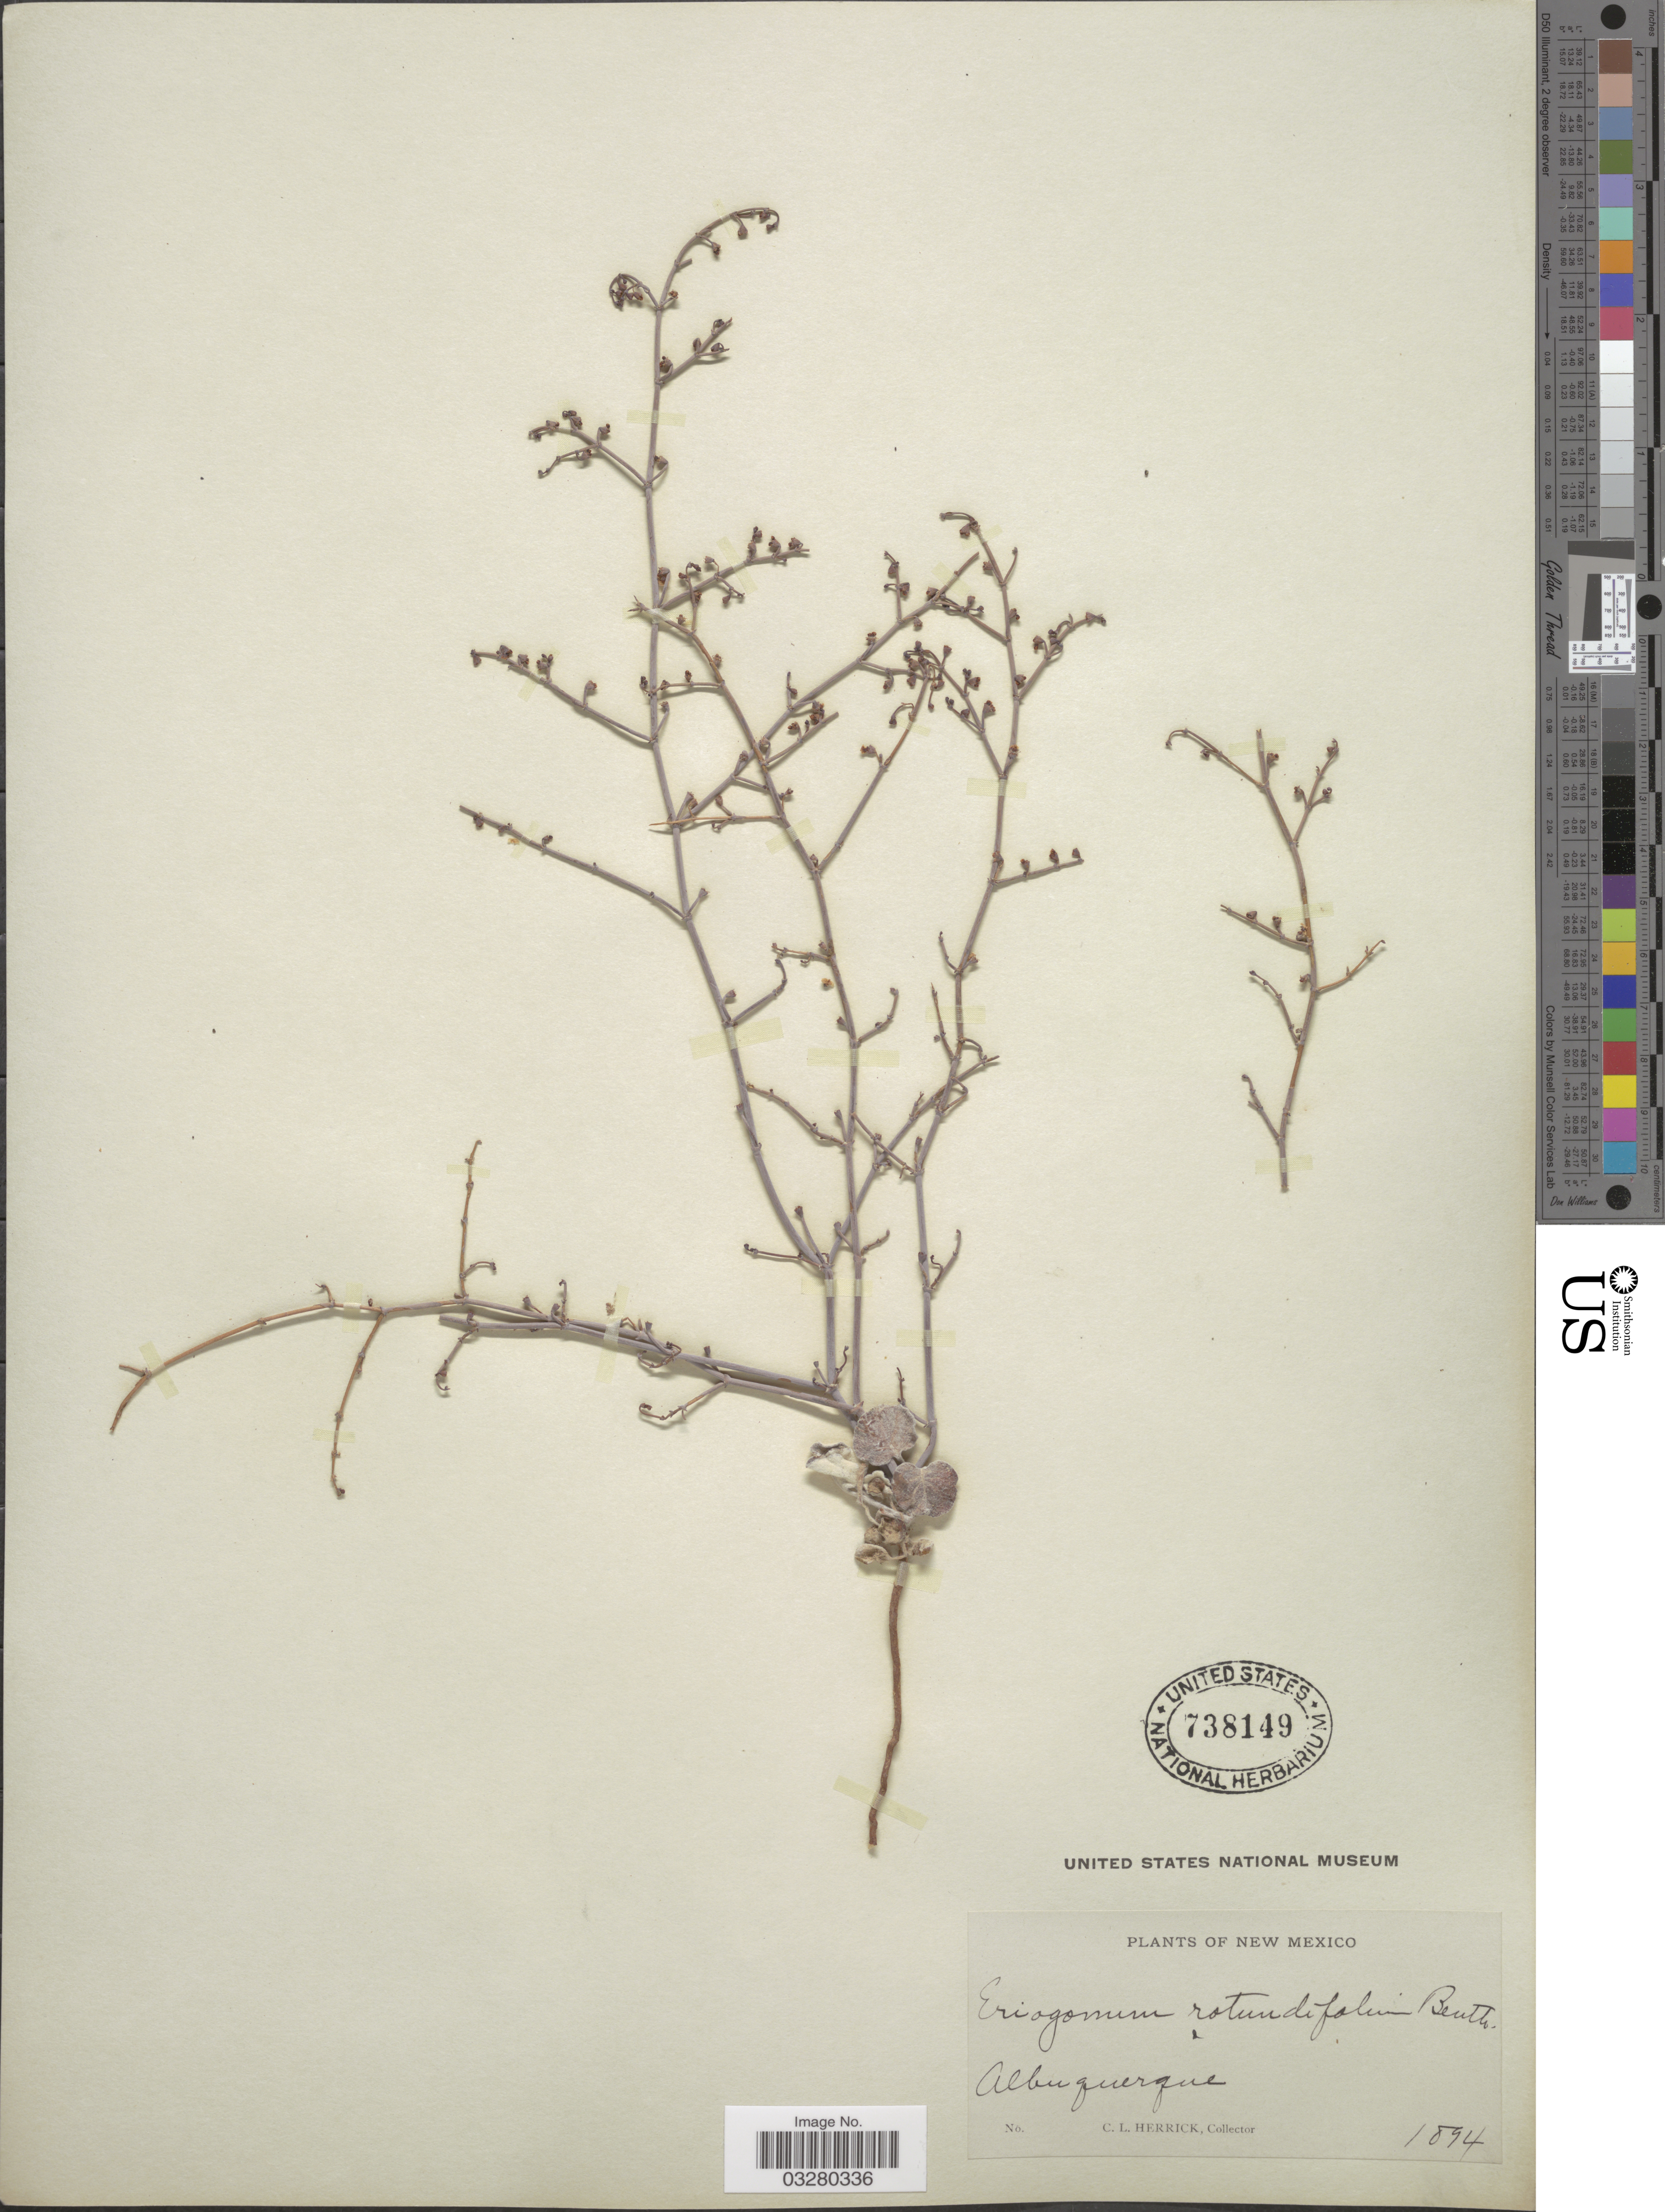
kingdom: Plantae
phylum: Tracheophyta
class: Magnoliopsida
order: Caryophyllales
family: Polygonaceae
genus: Eriogonum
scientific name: Eriogonum rotundifolium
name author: Benth. in DC.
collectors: C. Herrick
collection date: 1894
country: United States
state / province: New Mexico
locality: Albuquerque.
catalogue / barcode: US 738149